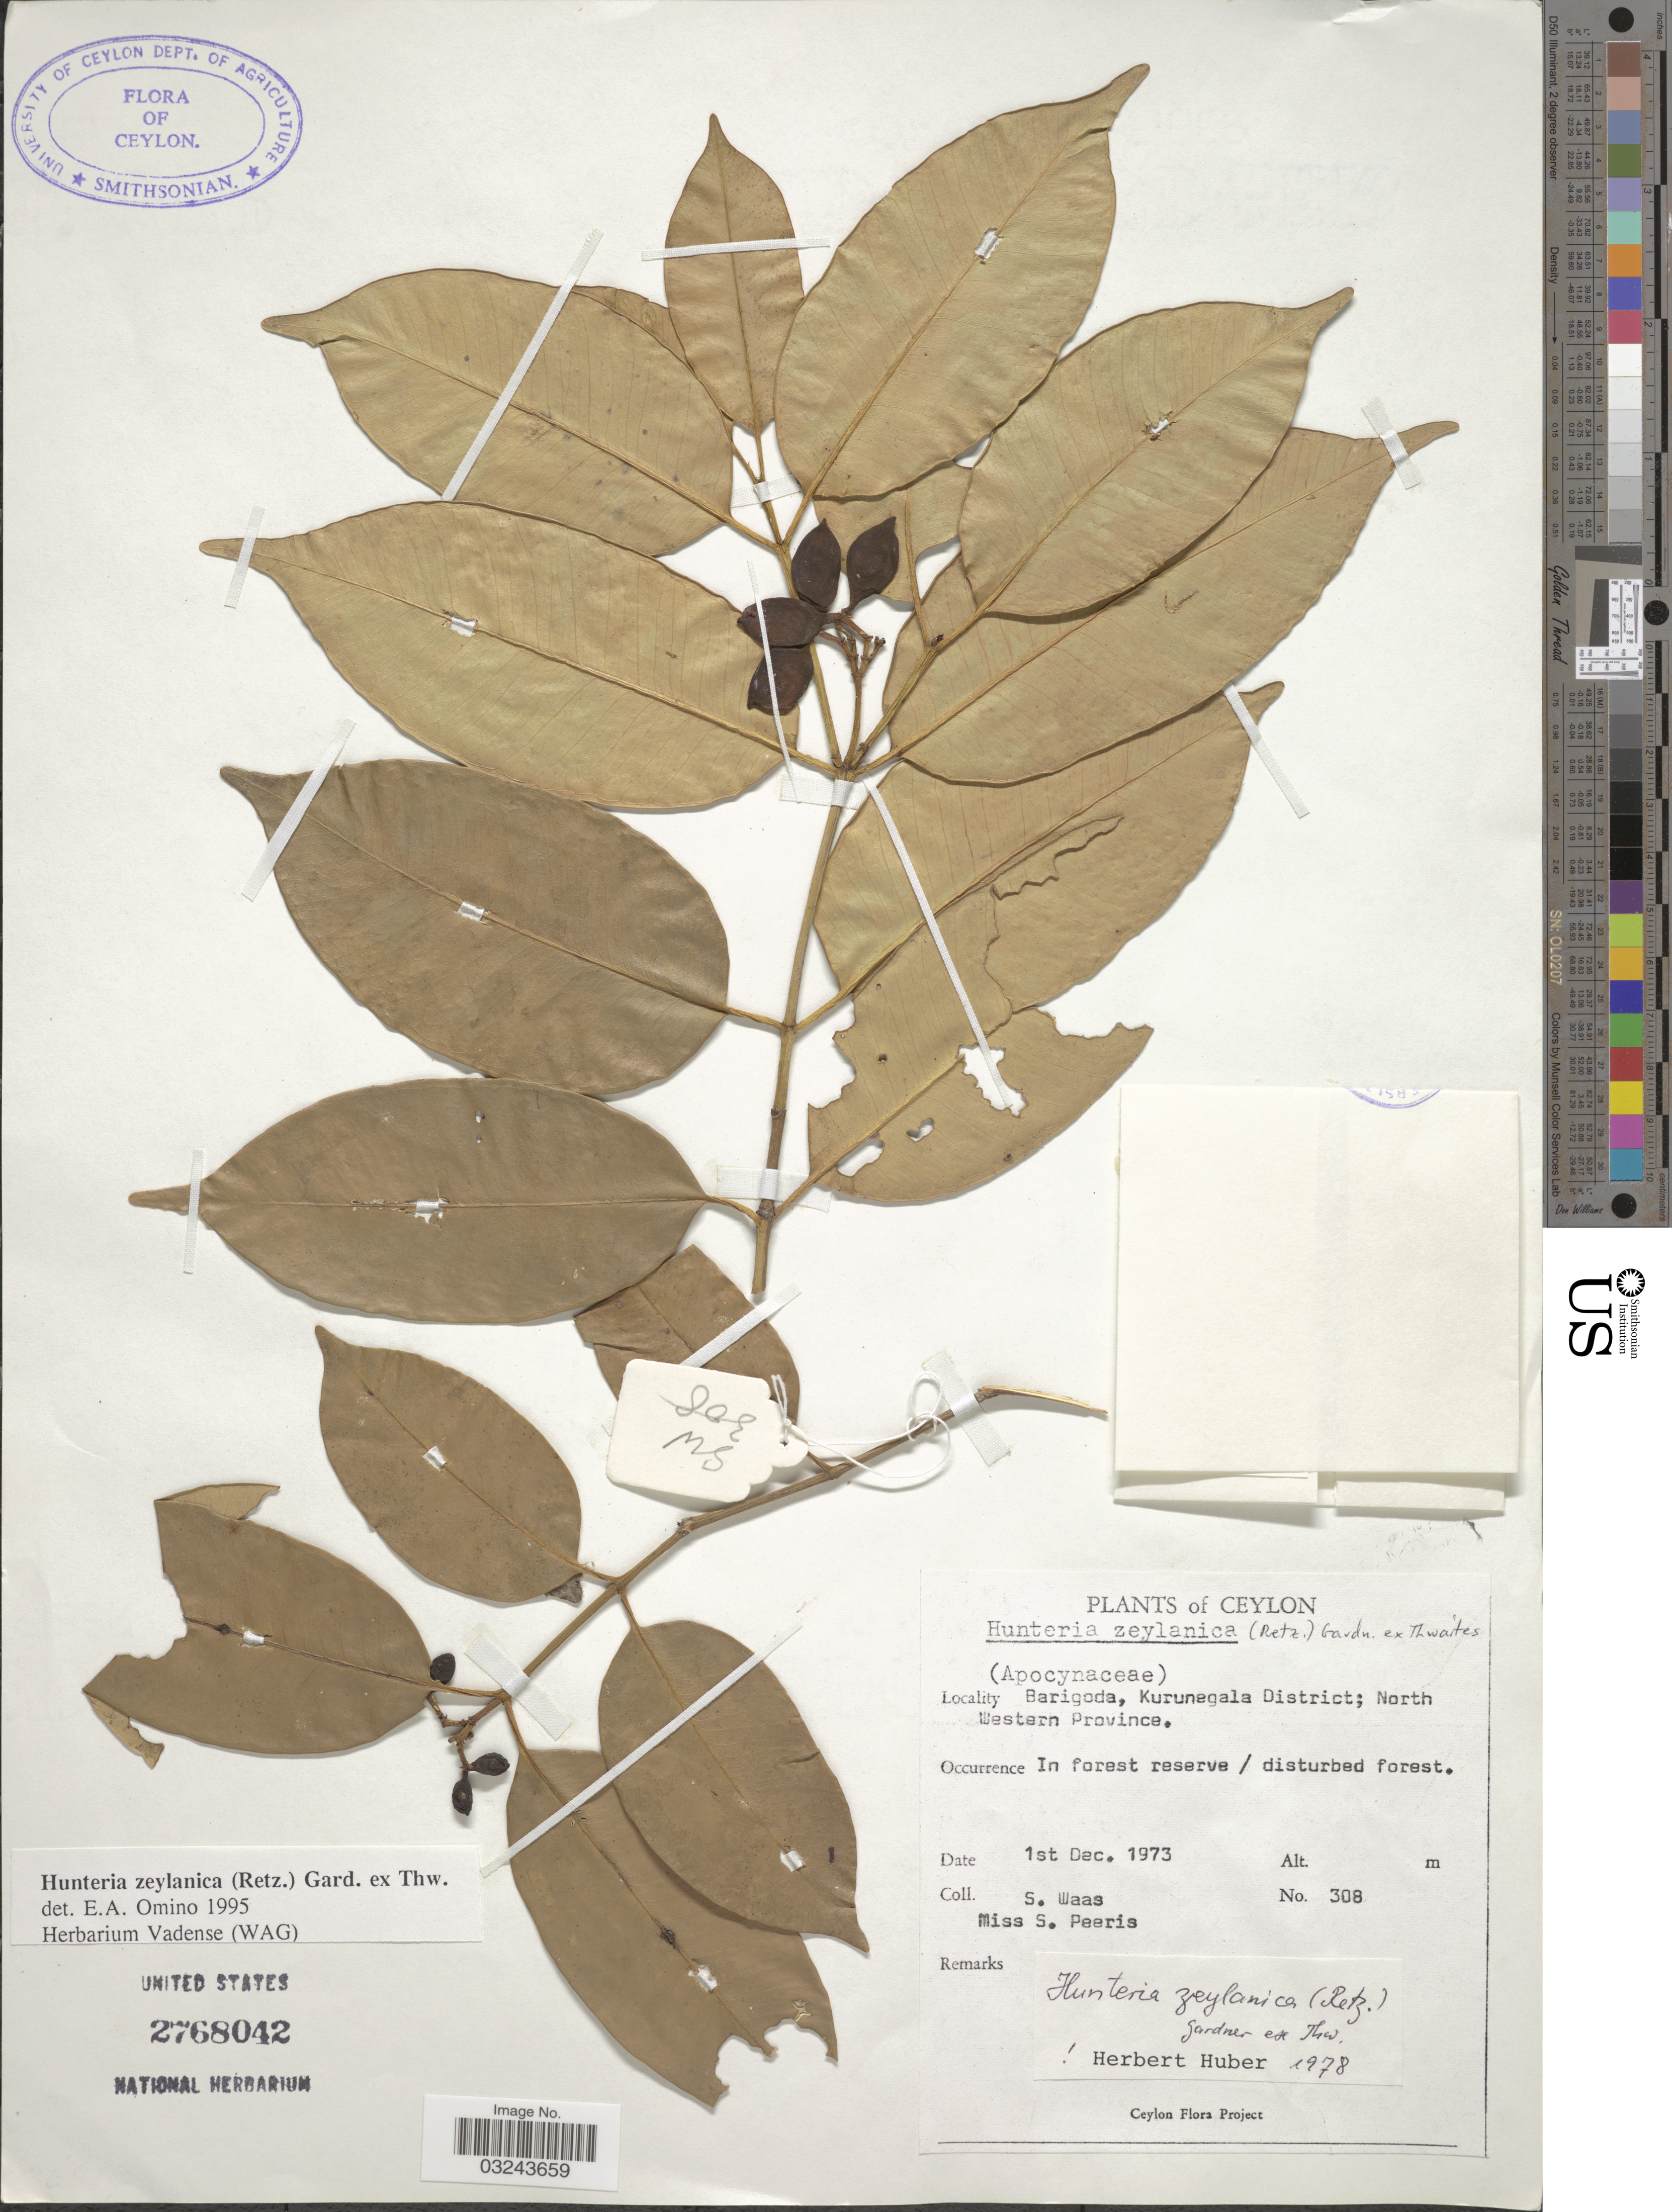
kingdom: Plantae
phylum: Tracheophyta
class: Magnoliopsida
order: Gentianales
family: Apocynaceae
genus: Hunteria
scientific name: Hunteria zeylanica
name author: (Retz.) Gardner ex Thwaites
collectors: S. Waas & S. Peeris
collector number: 308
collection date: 1973-12-01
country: Sri Lanka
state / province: North Western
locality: Ceylon. Barigoda, Kurunegala District. In forest reserve.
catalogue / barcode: US 2768042